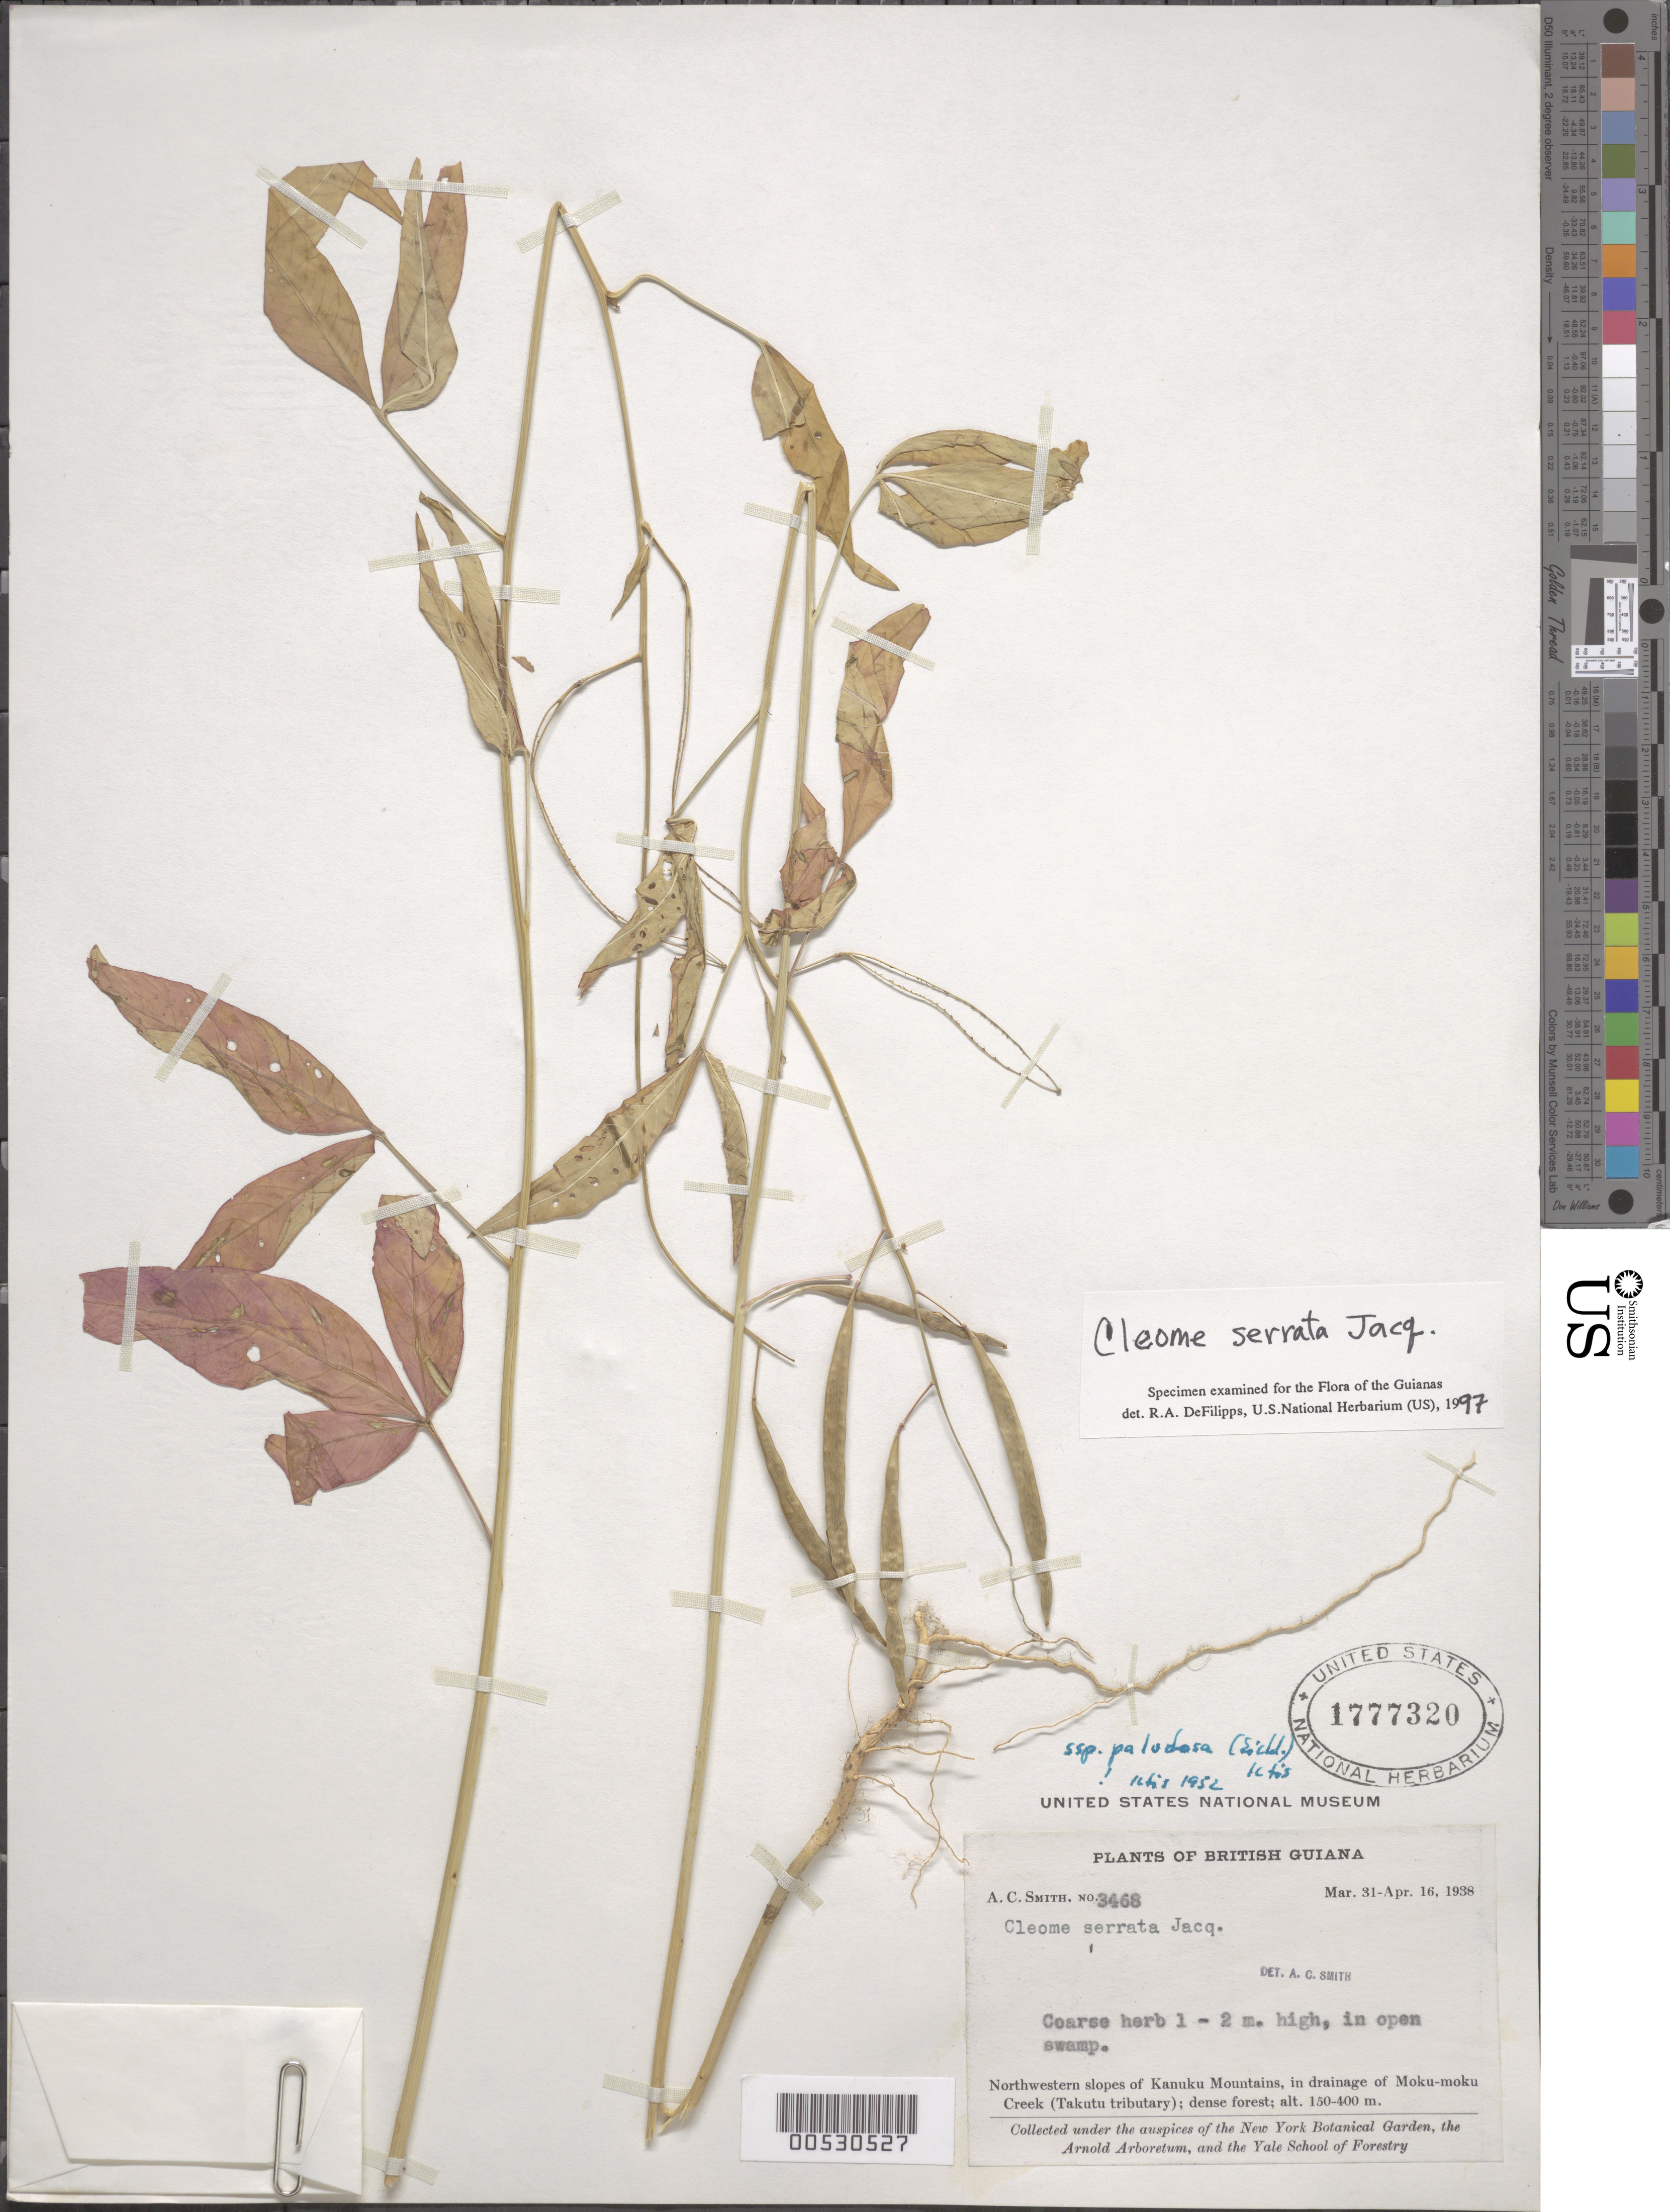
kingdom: Plantae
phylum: Tracheophyta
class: Magnoliopsida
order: Brassicales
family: Cleomaceae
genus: Cleoserrata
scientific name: Cleoserrata serrata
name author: (Jacq.) Iltis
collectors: A. C. Smith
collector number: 3468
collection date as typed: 31-Mar-38 to 16-Apr-38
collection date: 1938-03-31/1938-04-16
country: Guyana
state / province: U. Takutu-U. Essequibo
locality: Kanuku Mts., NW slopes, in drainage of Moku-moku Creek (Takutu tributary)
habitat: Open swamp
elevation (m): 150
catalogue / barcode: US 1777320